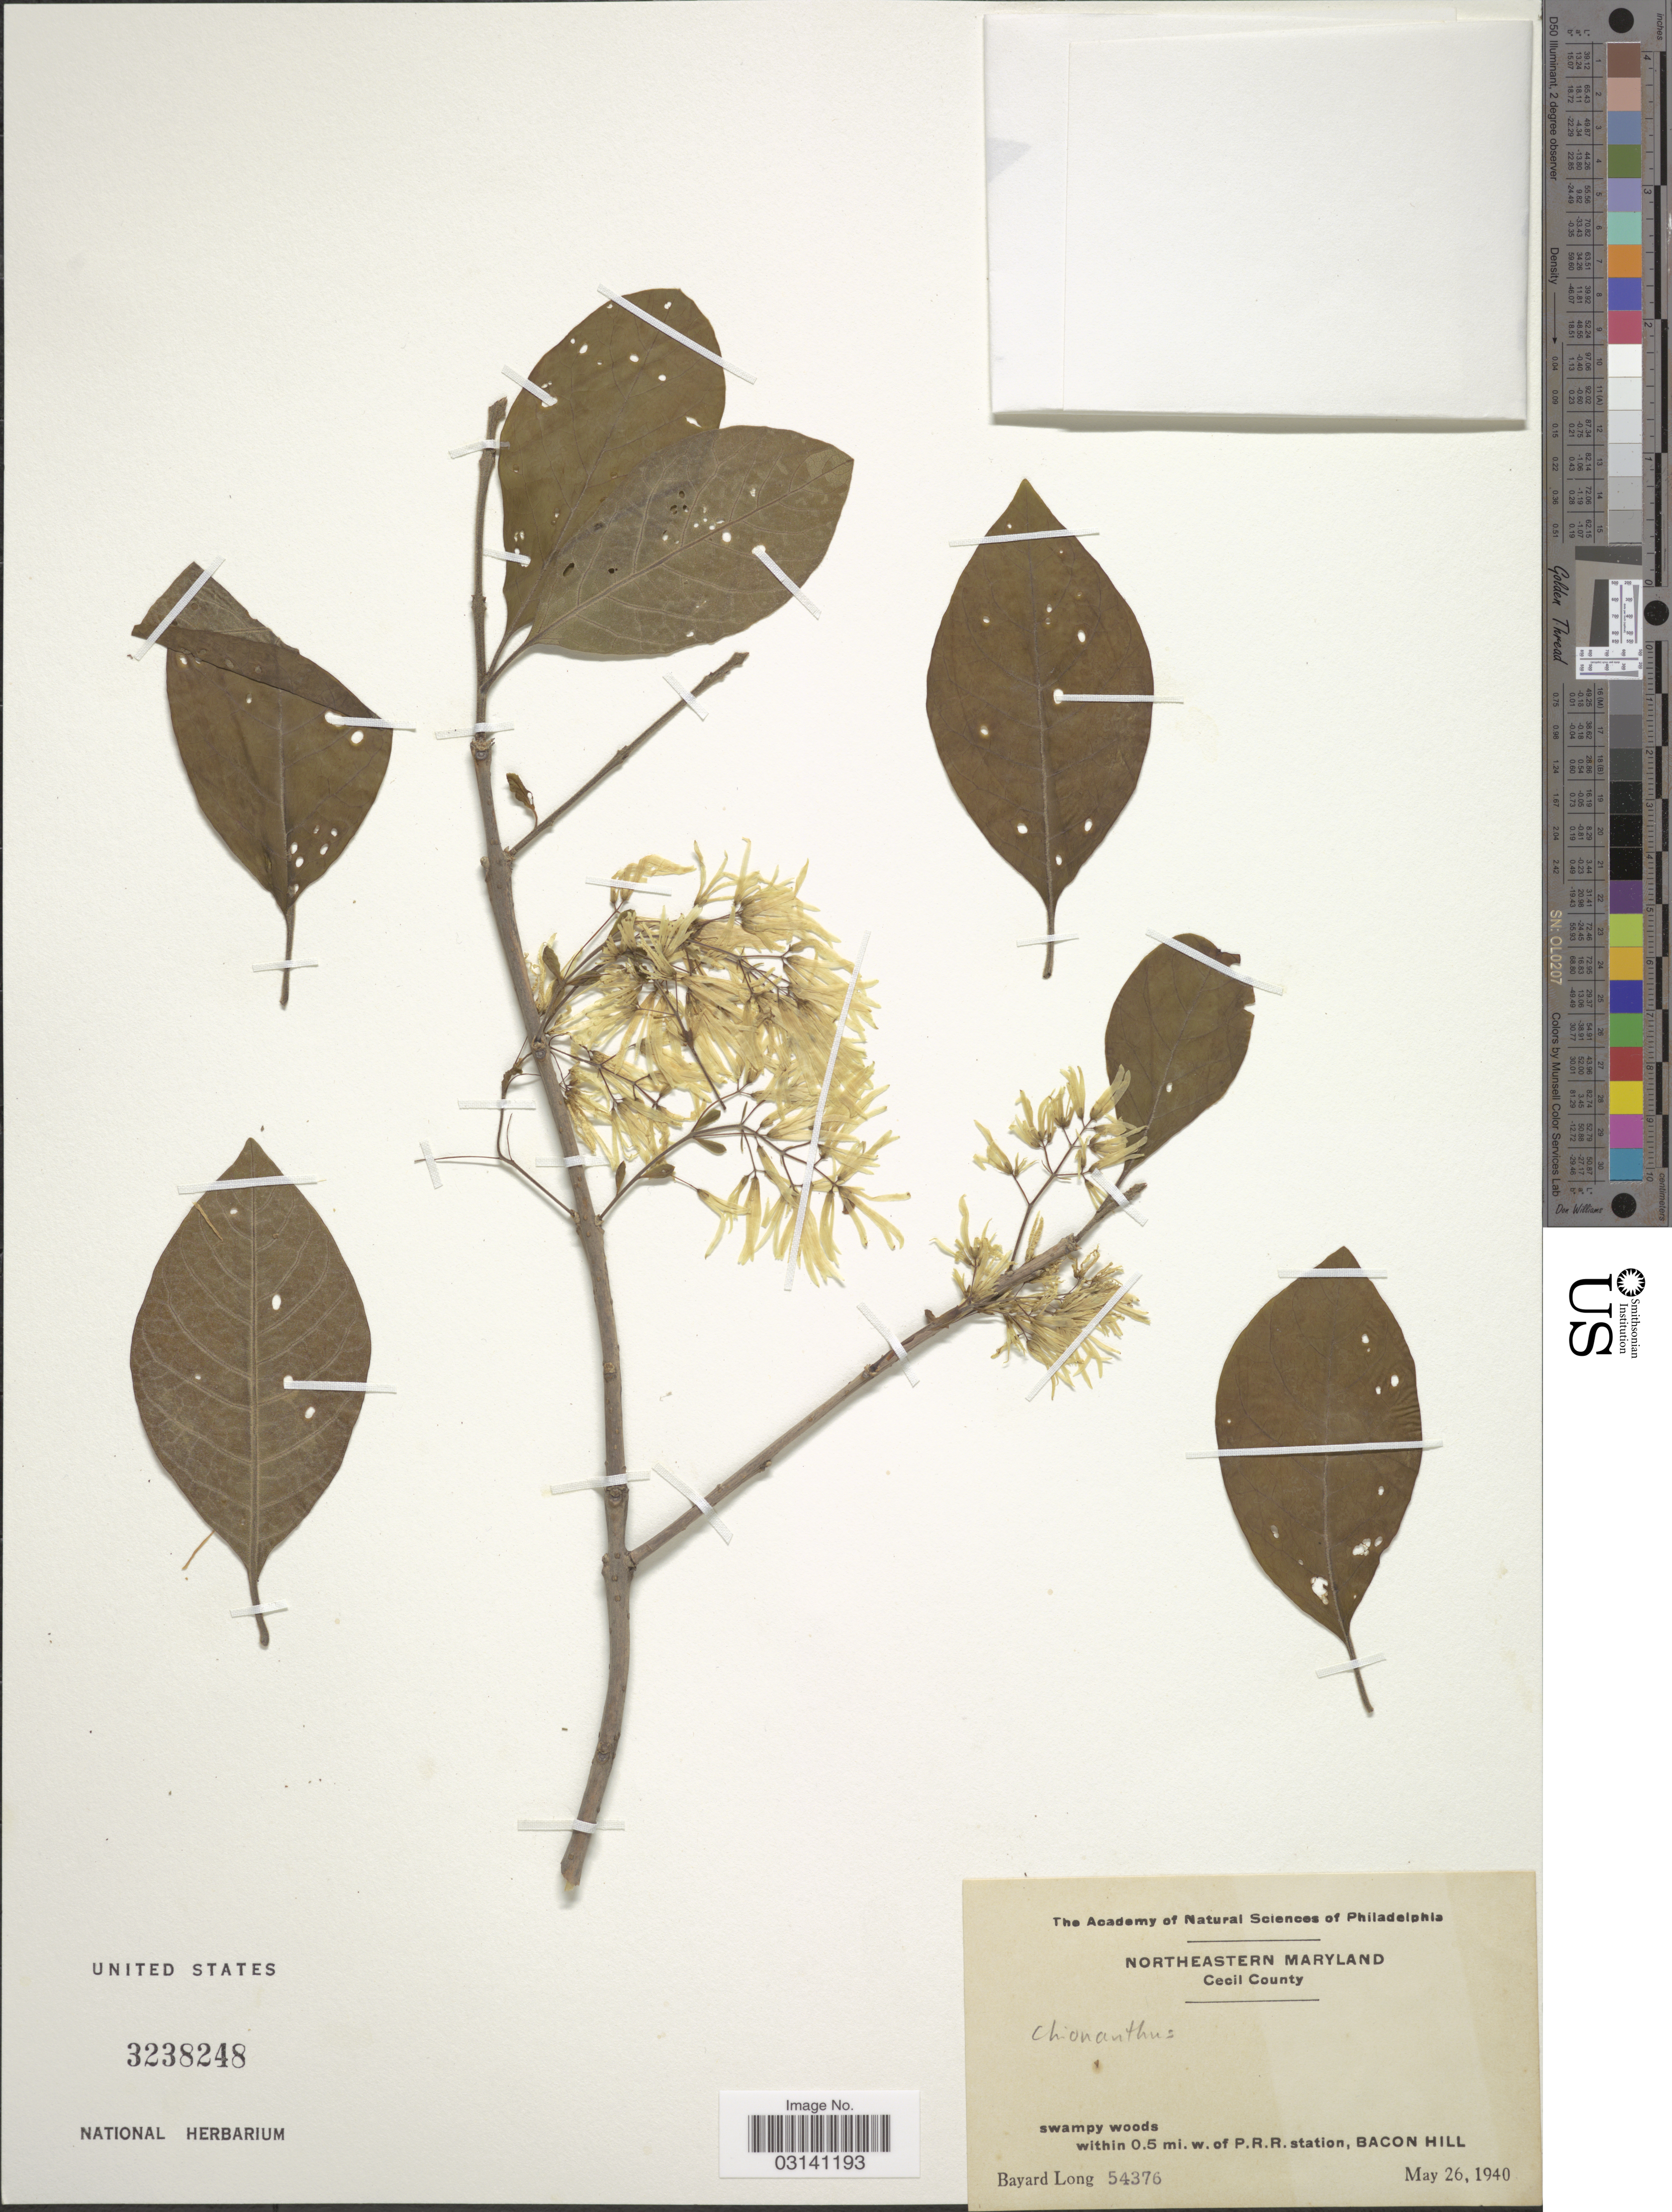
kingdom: Plantae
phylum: Tracheophyta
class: Magnoliopsida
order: Lamiales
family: Oleaceae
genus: Chionanthus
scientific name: Chionanthus virginicus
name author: L.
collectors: B. Long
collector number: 54376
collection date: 1940-05-26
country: United States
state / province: Maryland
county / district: Cecil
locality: Northeastern Maryland, Cecil County, swampy woods, within 0.5 mi. w. of P.R.R. station, Bacon Hill.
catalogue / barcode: US 3238248